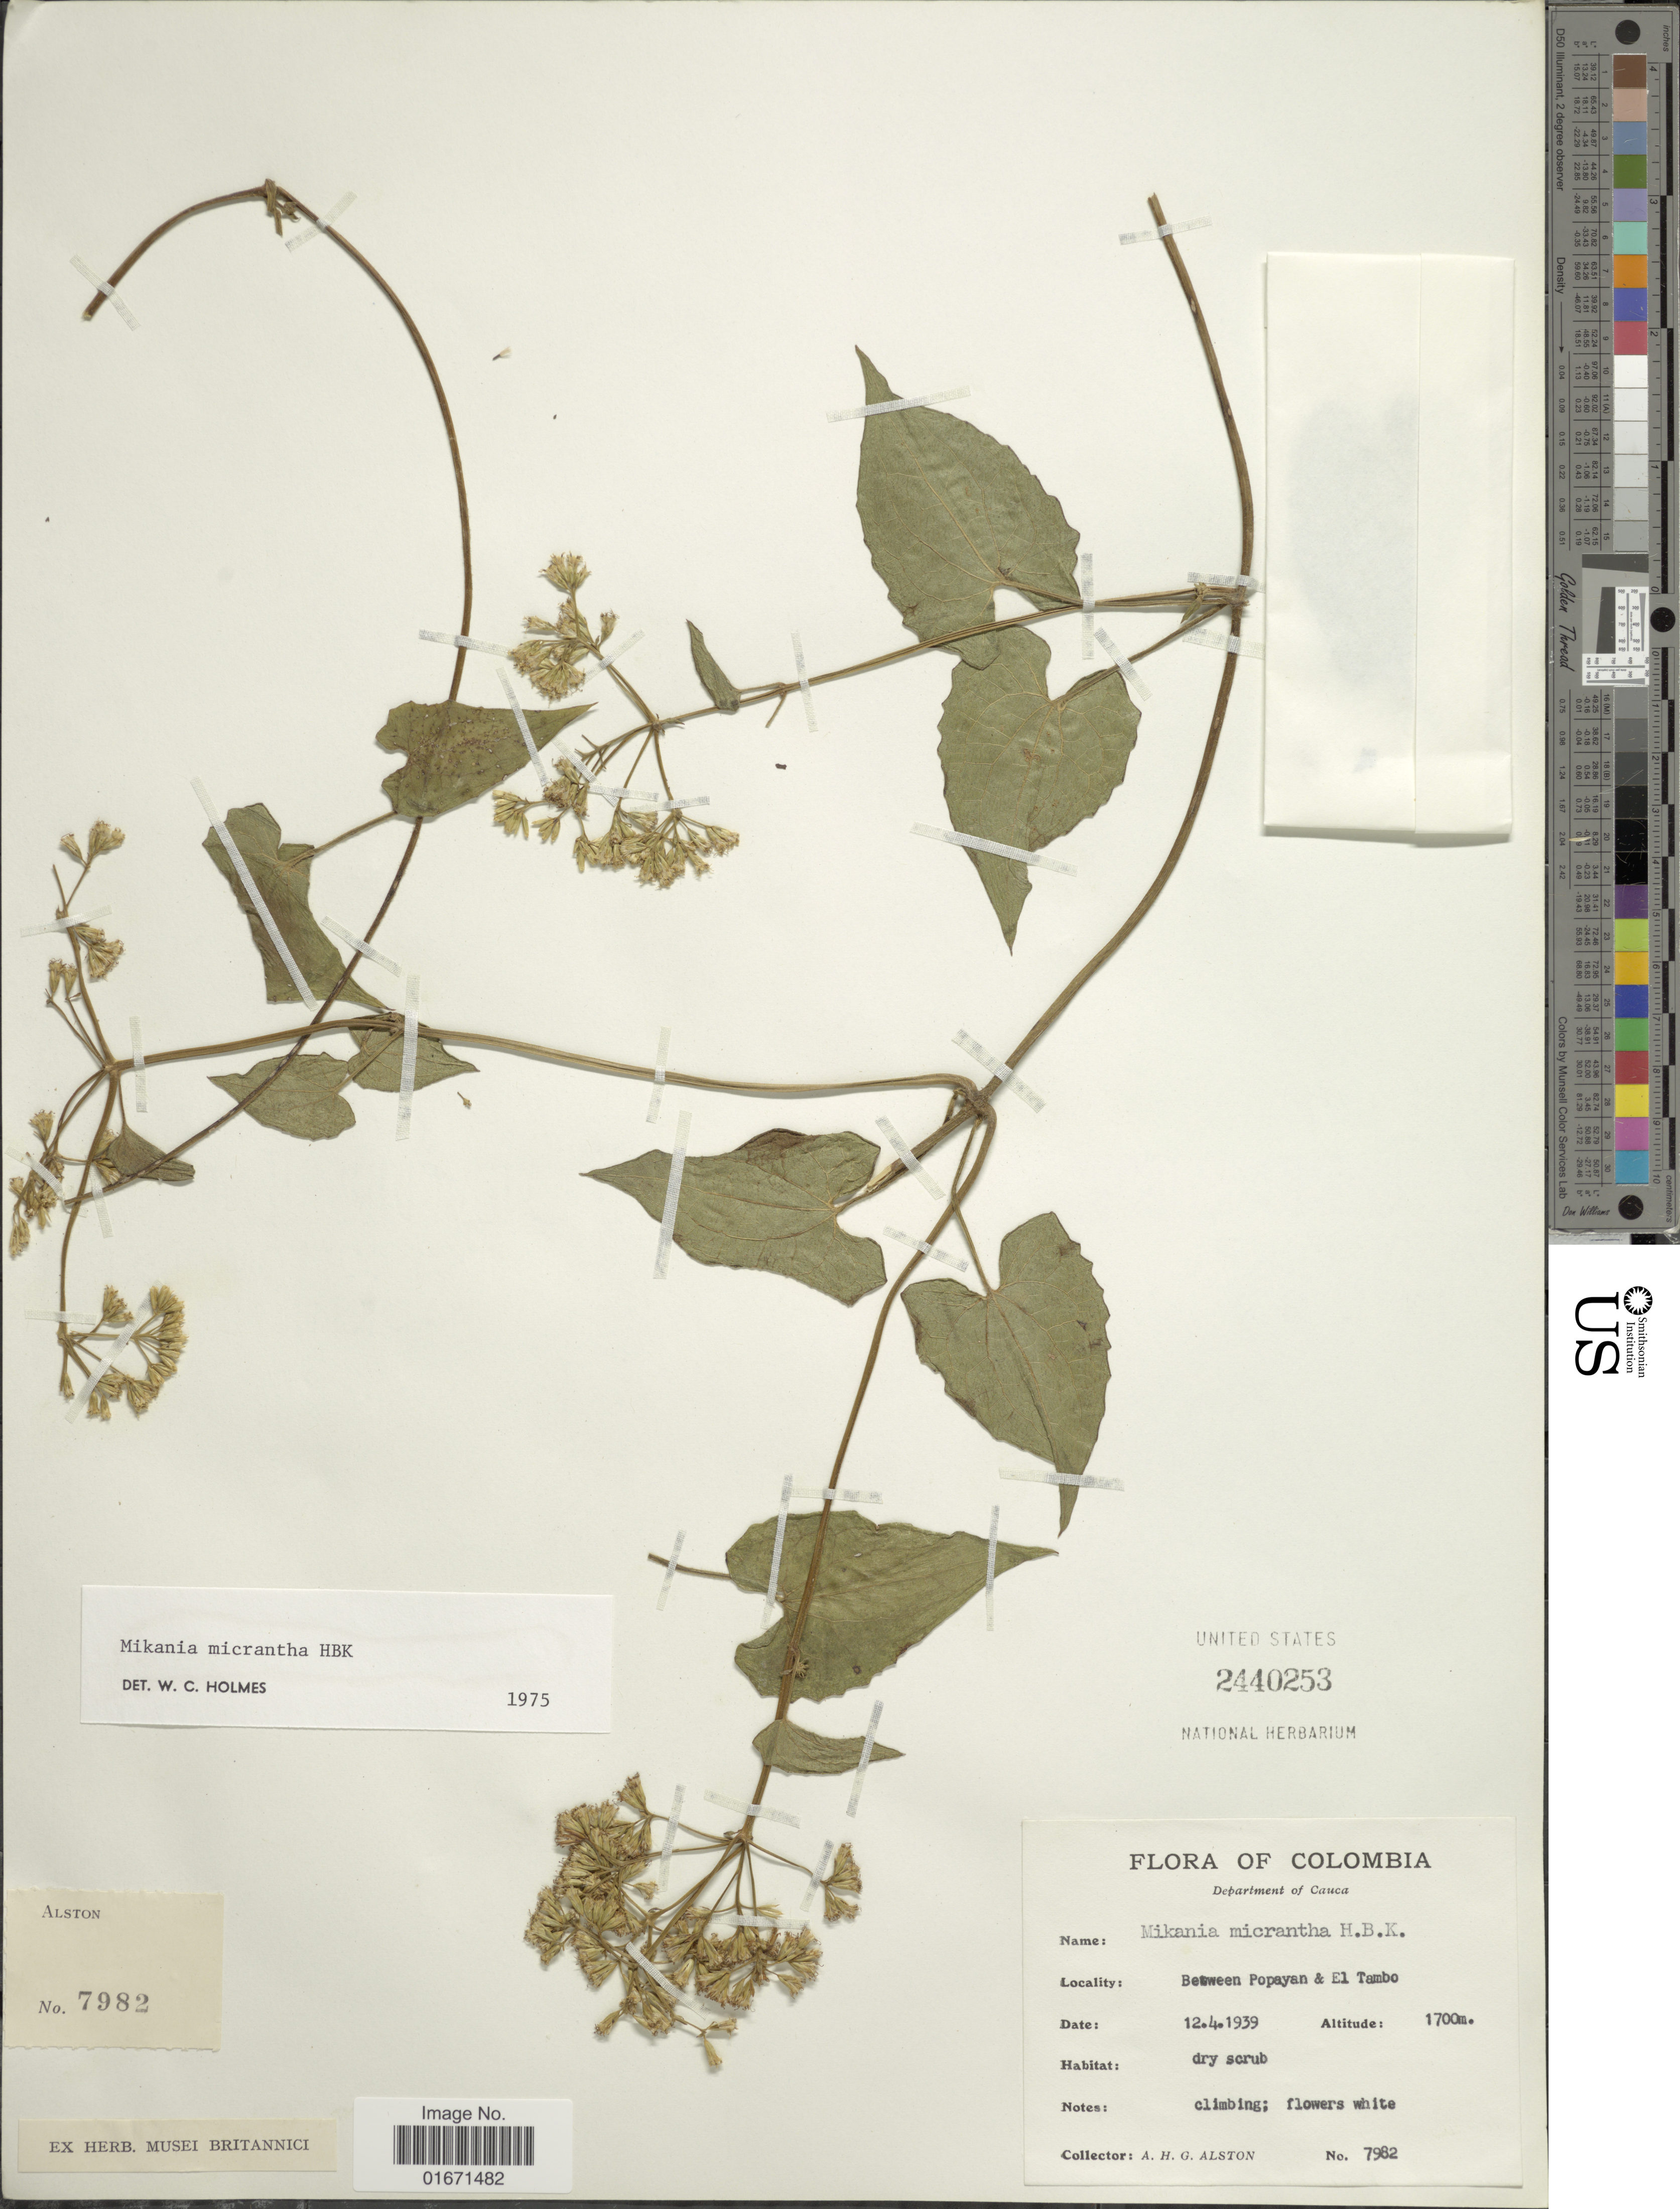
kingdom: Plantae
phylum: Tracheophyta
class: Magnoliopsida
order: Asterales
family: Asteraceae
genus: Mikania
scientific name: Mikania micrantha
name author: Kunth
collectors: A. H. Alston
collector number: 7982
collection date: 1939-04-12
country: Colombia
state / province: Cauca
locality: Department of Cauca. Between Popayan & El Tambo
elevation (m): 1700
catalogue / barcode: US 2440253